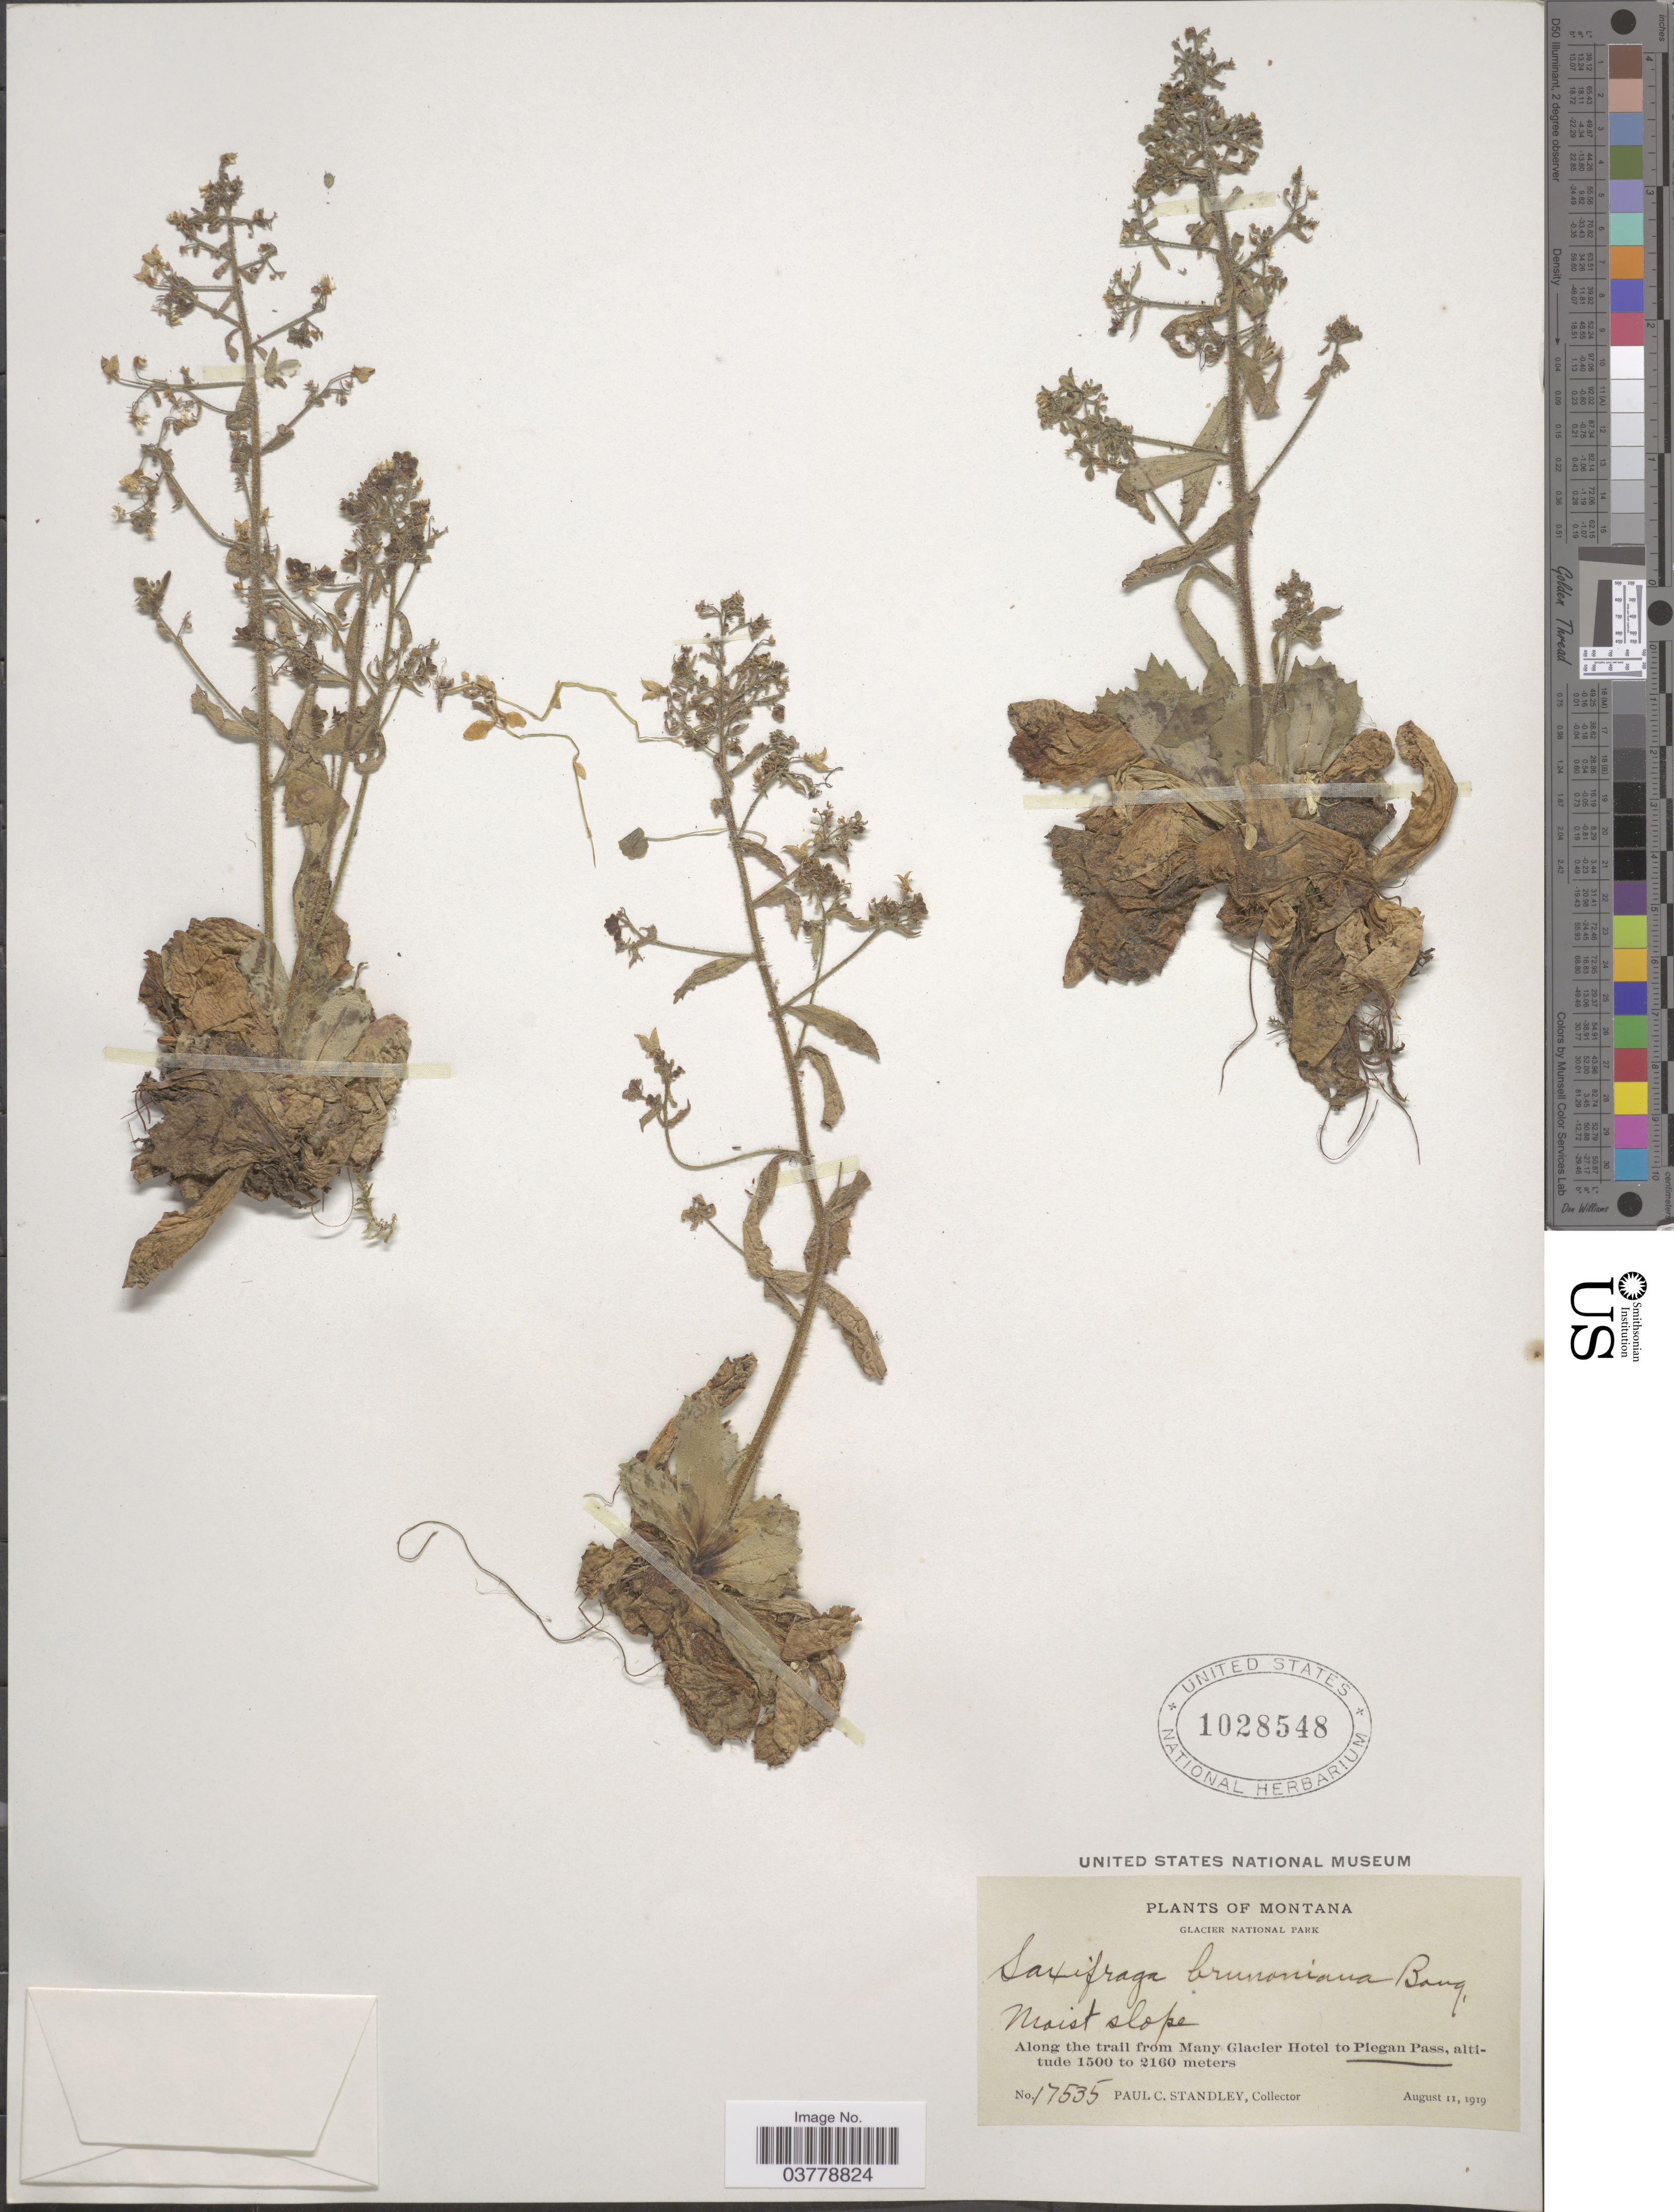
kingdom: Plantae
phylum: Tracheophyta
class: Magnoliopsida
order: Saxifragales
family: Saxifragaceae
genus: Micranthes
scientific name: Micranthes ferruginea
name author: (Graham) Brouillet & Gornall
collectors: P. C. Standley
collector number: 17535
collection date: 1919-08-11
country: United States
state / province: Montana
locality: Glacier National Park. Along the trail from Many Glacier Hotel to Piegan Pass.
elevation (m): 1500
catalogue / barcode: US 1028548